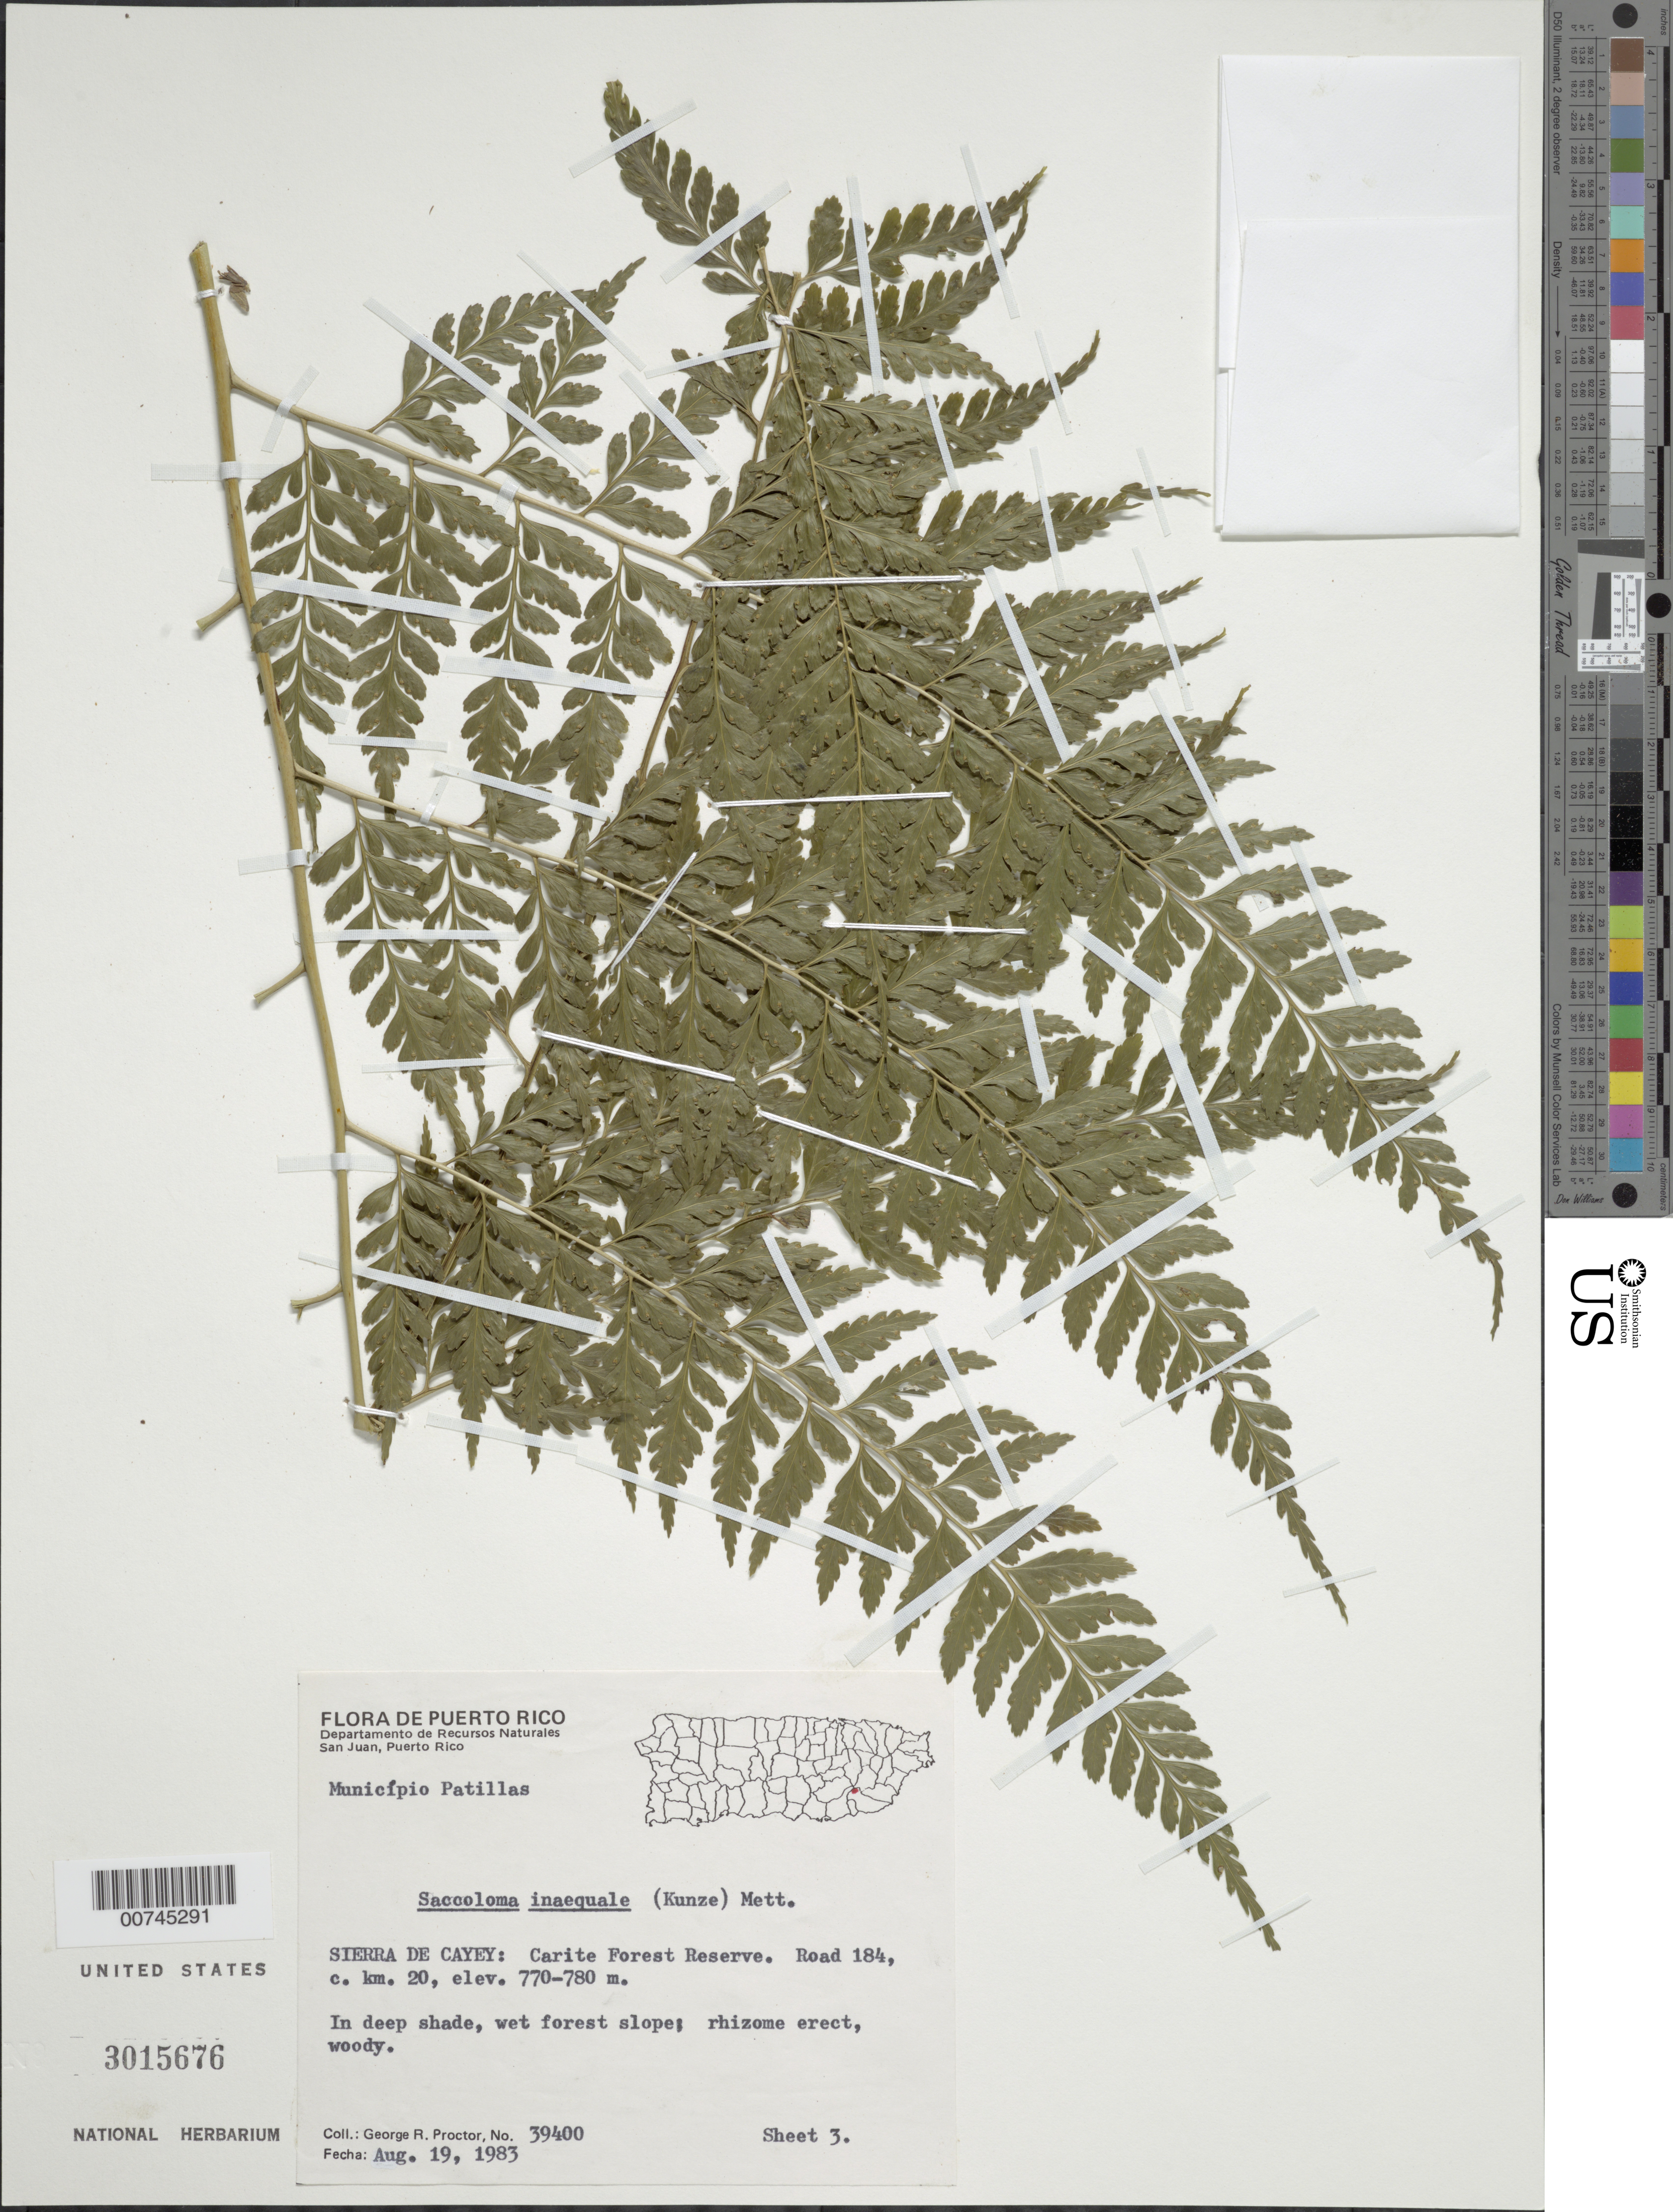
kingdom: Plantae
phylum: Tracheophyta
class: Polypodiopsida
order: Polypodiales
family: Saccolomataceae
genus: Saccoloma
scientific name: Saccoloma inaequale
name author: (Kunze) Mett.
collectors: G. R. Proctor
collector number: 39400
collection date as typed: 19 Aug 1983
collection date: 1983-08-19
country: Puerto Rico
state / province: Río Grande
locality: Sierra de Cayey: Carite Forest Reserve. Road 184, c. km 20. Municipio Patillas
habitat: In deep shade, wet forest slope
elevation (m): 770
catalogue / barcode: US 3015676